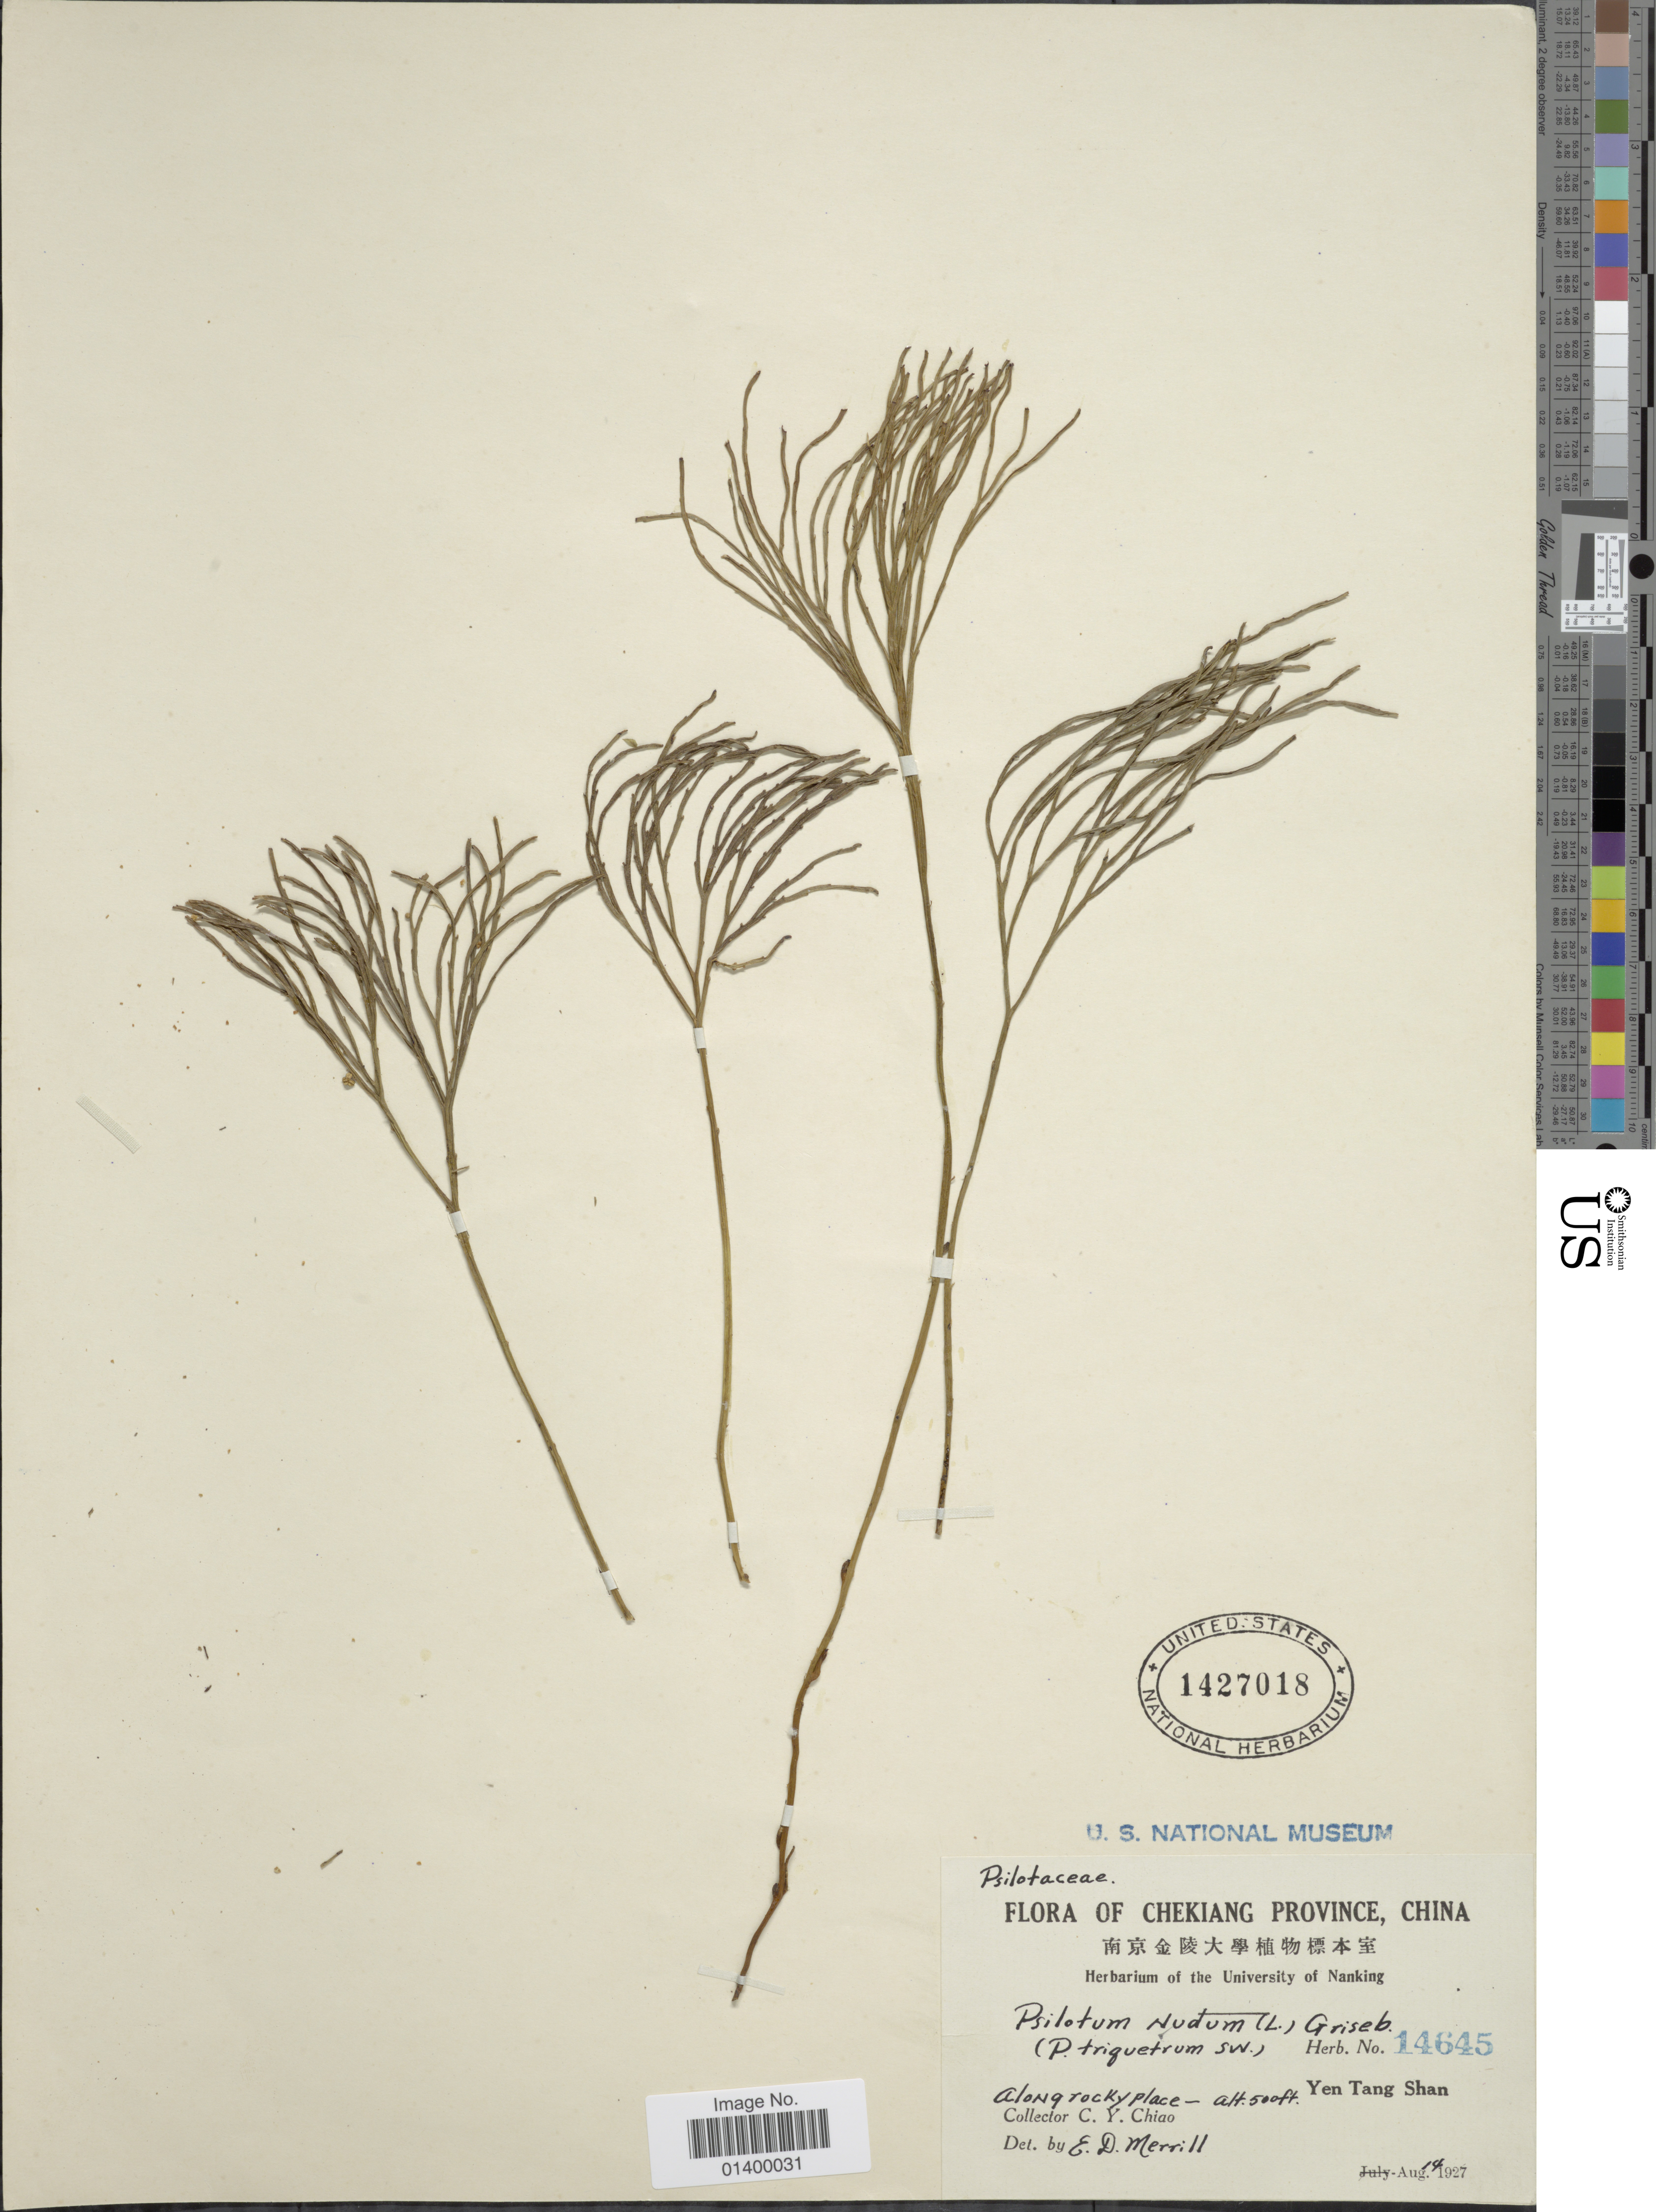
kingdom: Plantae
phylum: Tracheophyta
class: Polypodiopsida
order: Psilotales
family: Psilotaceae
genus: Psilotum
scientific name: Psilotum nudum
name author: (L.) P. Beauv.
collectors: C. Y. Chiao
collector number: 14645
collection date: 1927-08-14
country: China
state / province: Zhejiang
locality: Chekiang Province. Yen Tang Shan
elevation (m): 152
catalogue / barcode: US 1427018